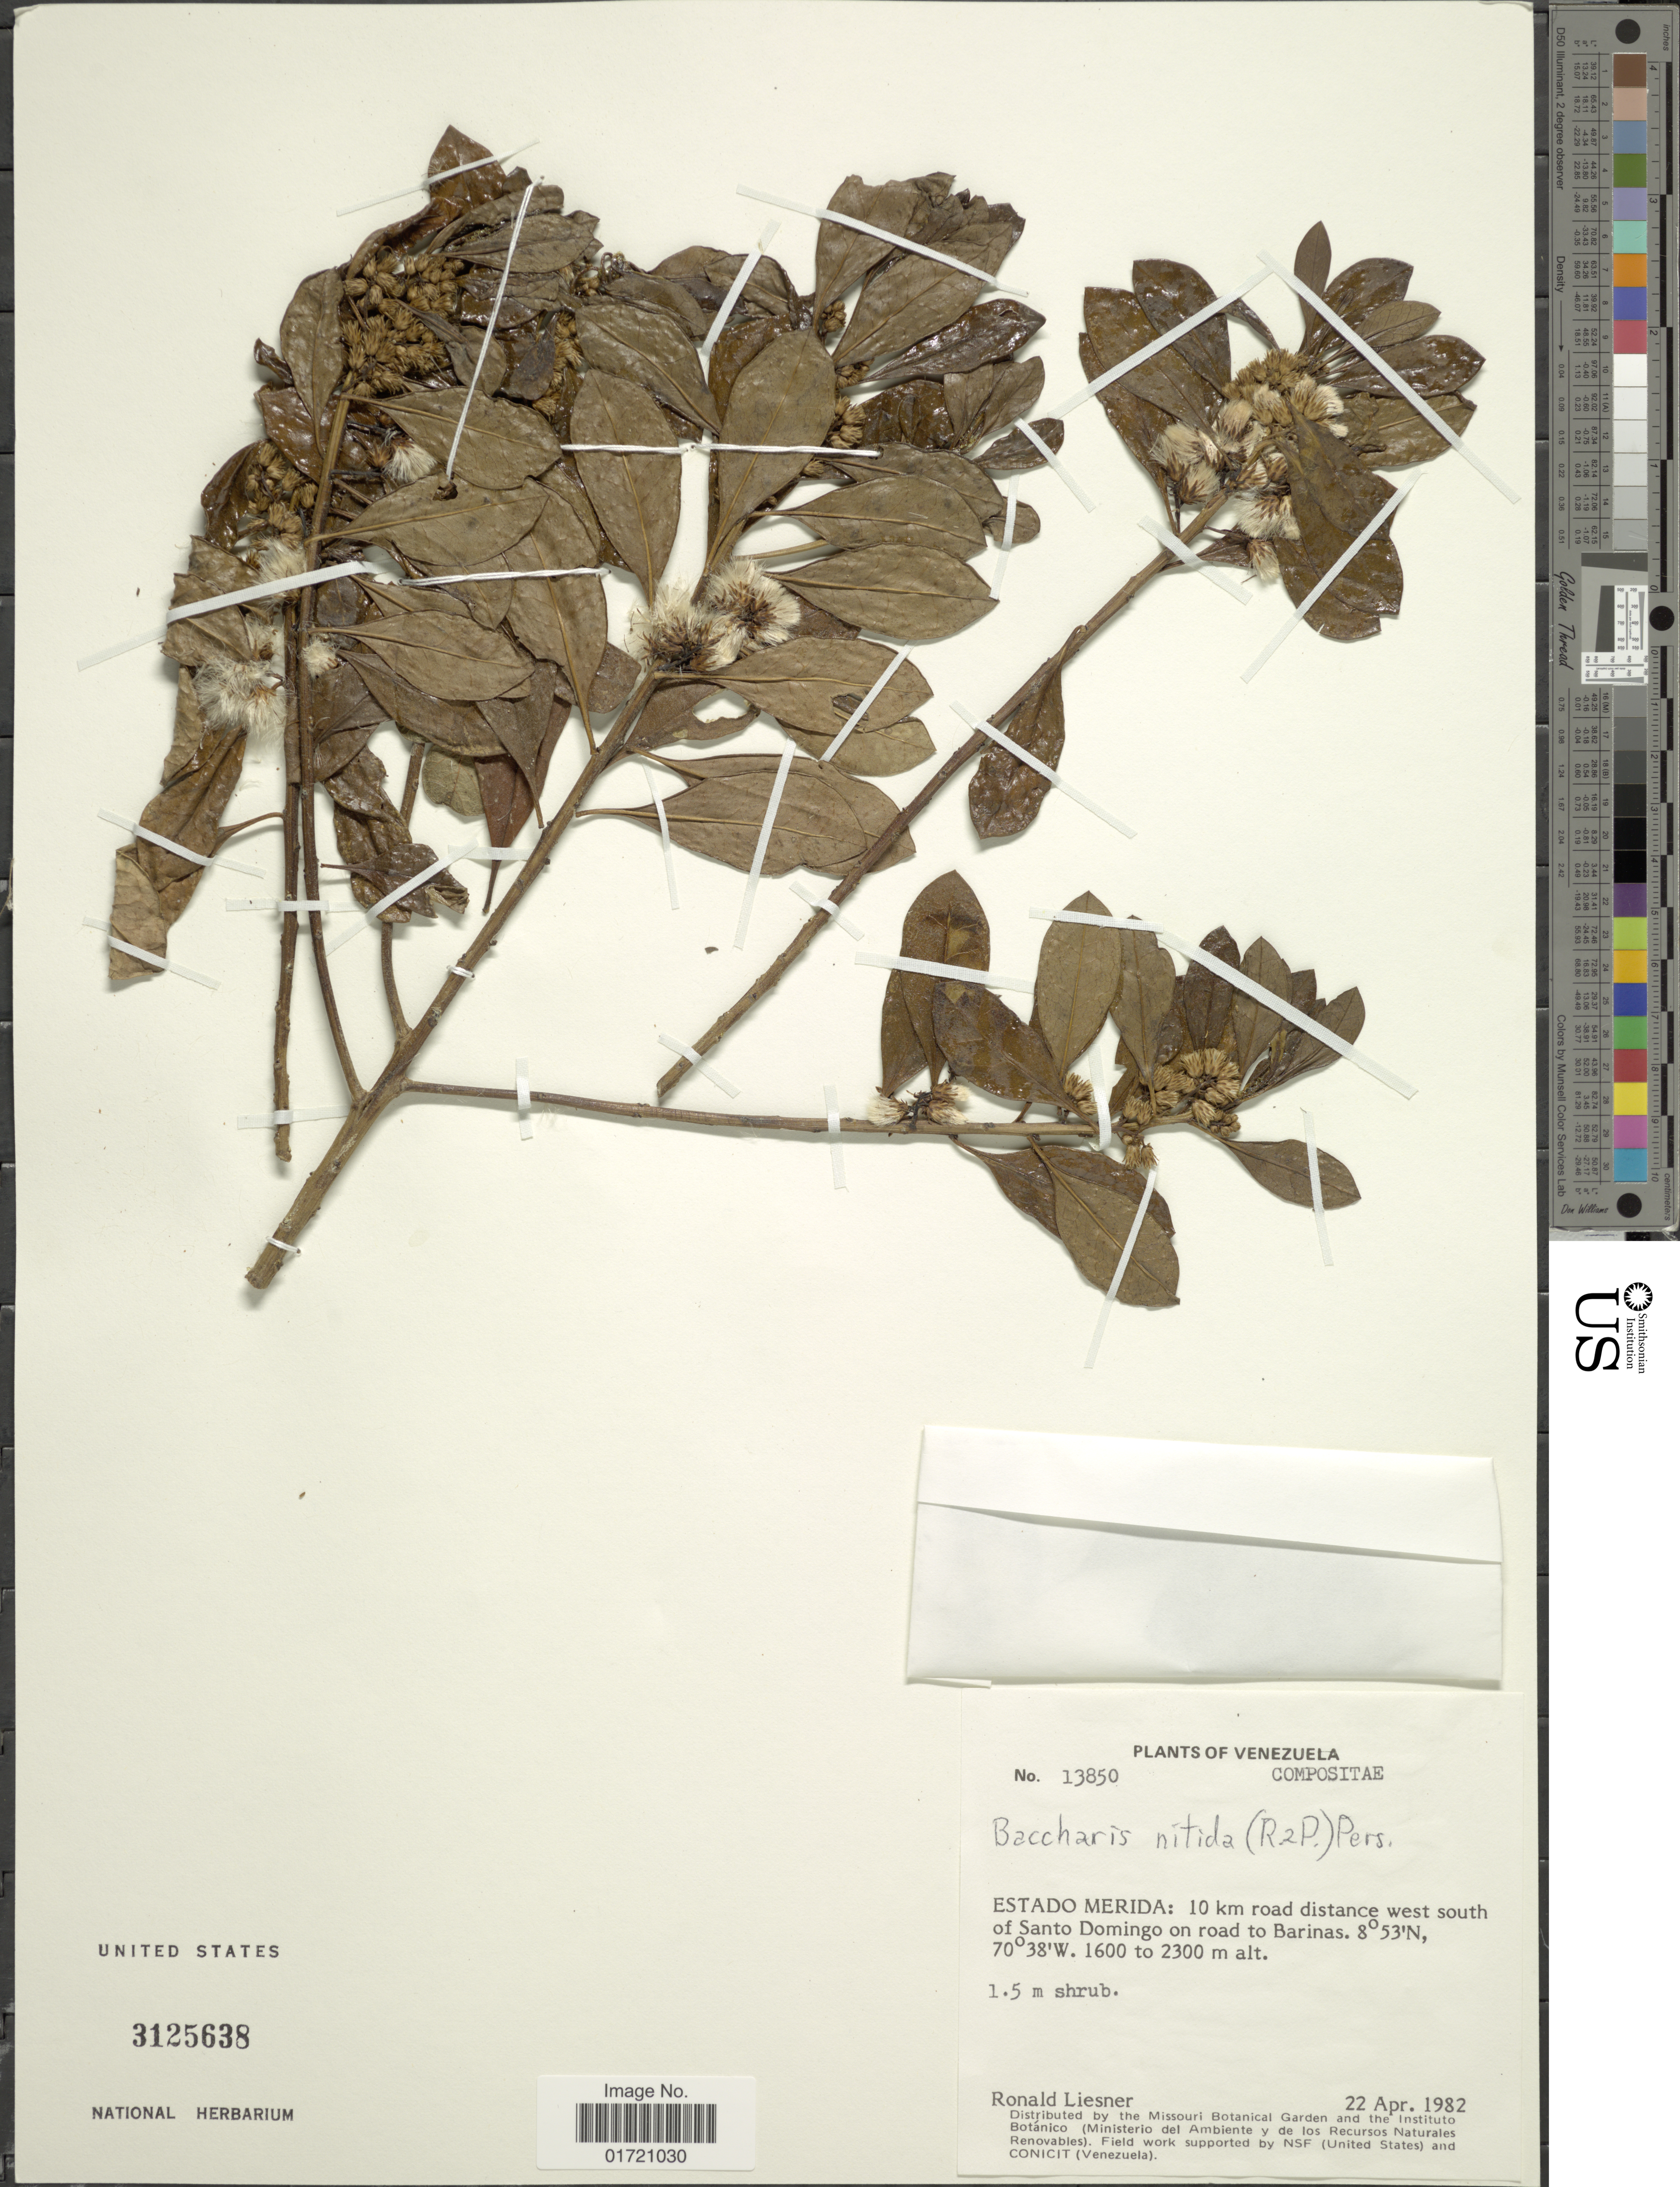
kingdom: Plantae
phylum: Tracheophyta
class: Magnoliopsida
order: Asterales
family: Asteraceae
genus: Baccharis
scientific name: Baccharis nitida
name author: (Ruiz & Pav.) Pers.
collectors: R. L. Liesner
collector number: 13850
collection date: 1982-04-22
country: Venezuela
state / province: Mérida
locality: Estado Merida: 10 km road distance west south of Santo Domingo on road to Barinas.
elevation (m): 1600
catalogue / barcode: US 3125638